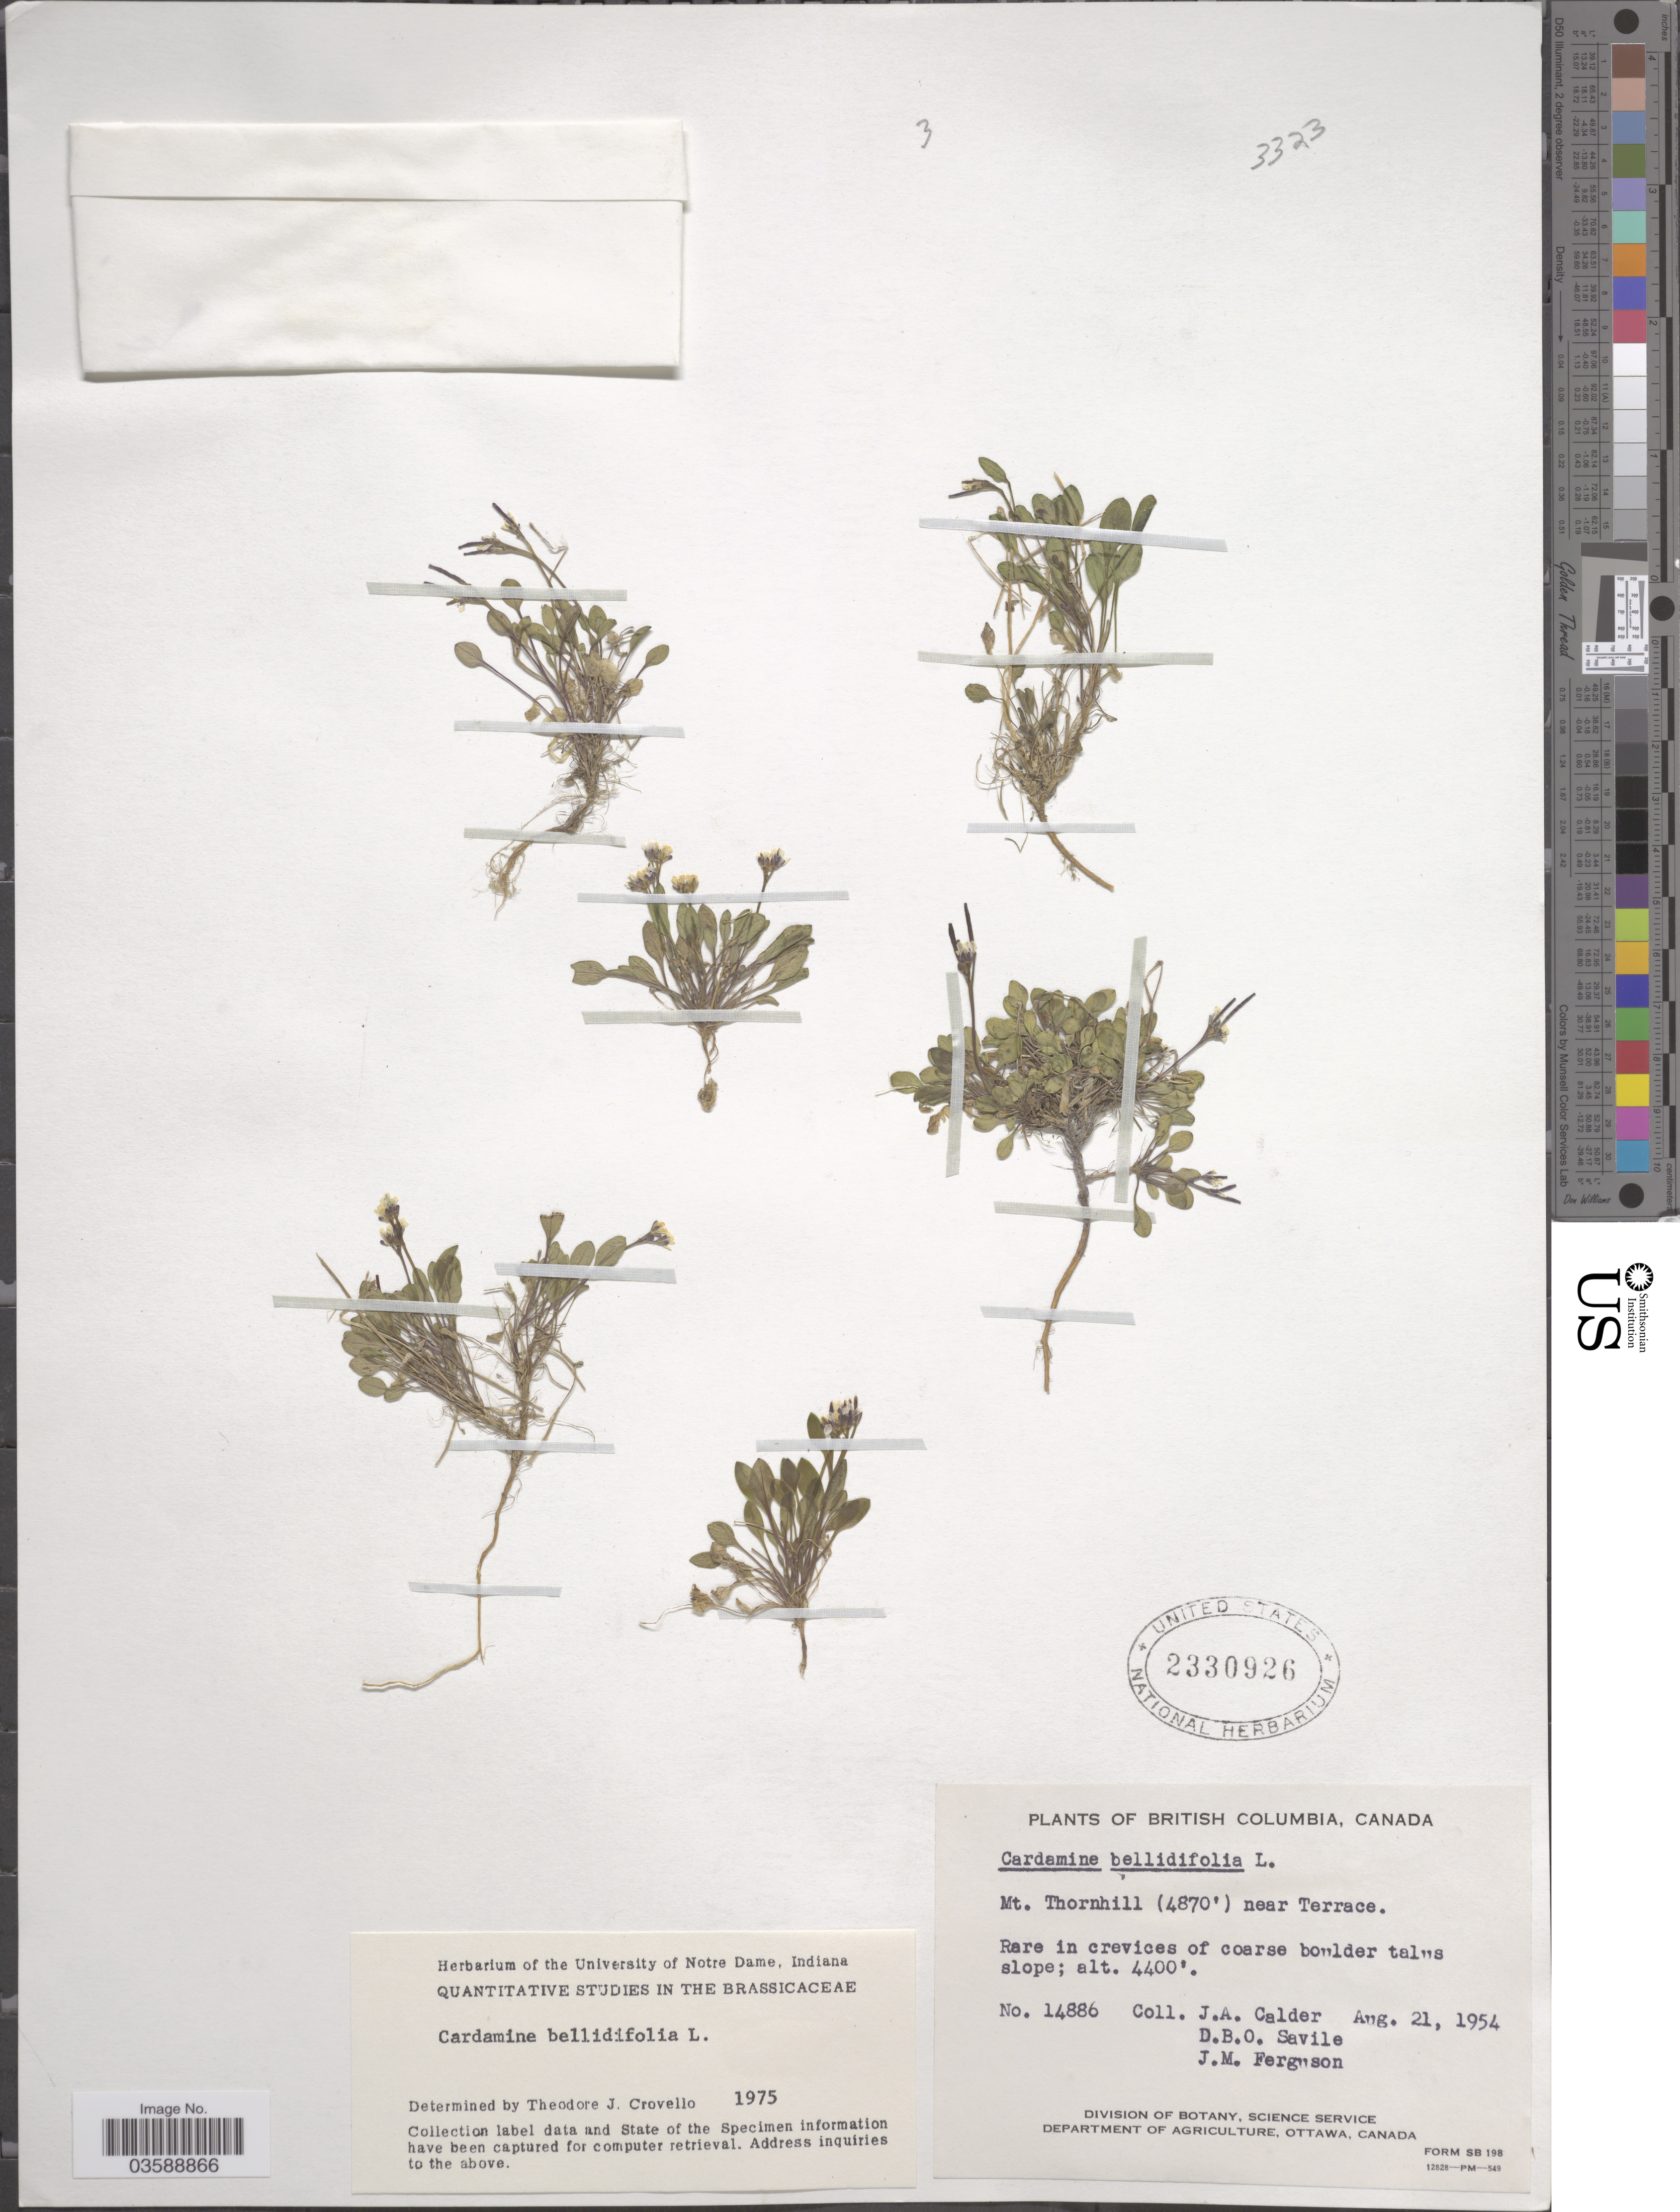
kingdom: Plantae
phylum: Tracheophyta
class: Magnoliopsida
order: Brassicales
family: Brassicaceae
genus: Cardamine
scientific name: Cardamine bellidifolia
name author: L.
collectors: J. A. Calder, D. Savile & J. M. Ferguson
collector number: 14886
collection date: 1954-08-21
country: Canada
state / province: British Columbia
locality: Mt Thornhill near Terrace.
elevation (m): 1341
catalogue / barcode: US 2330926